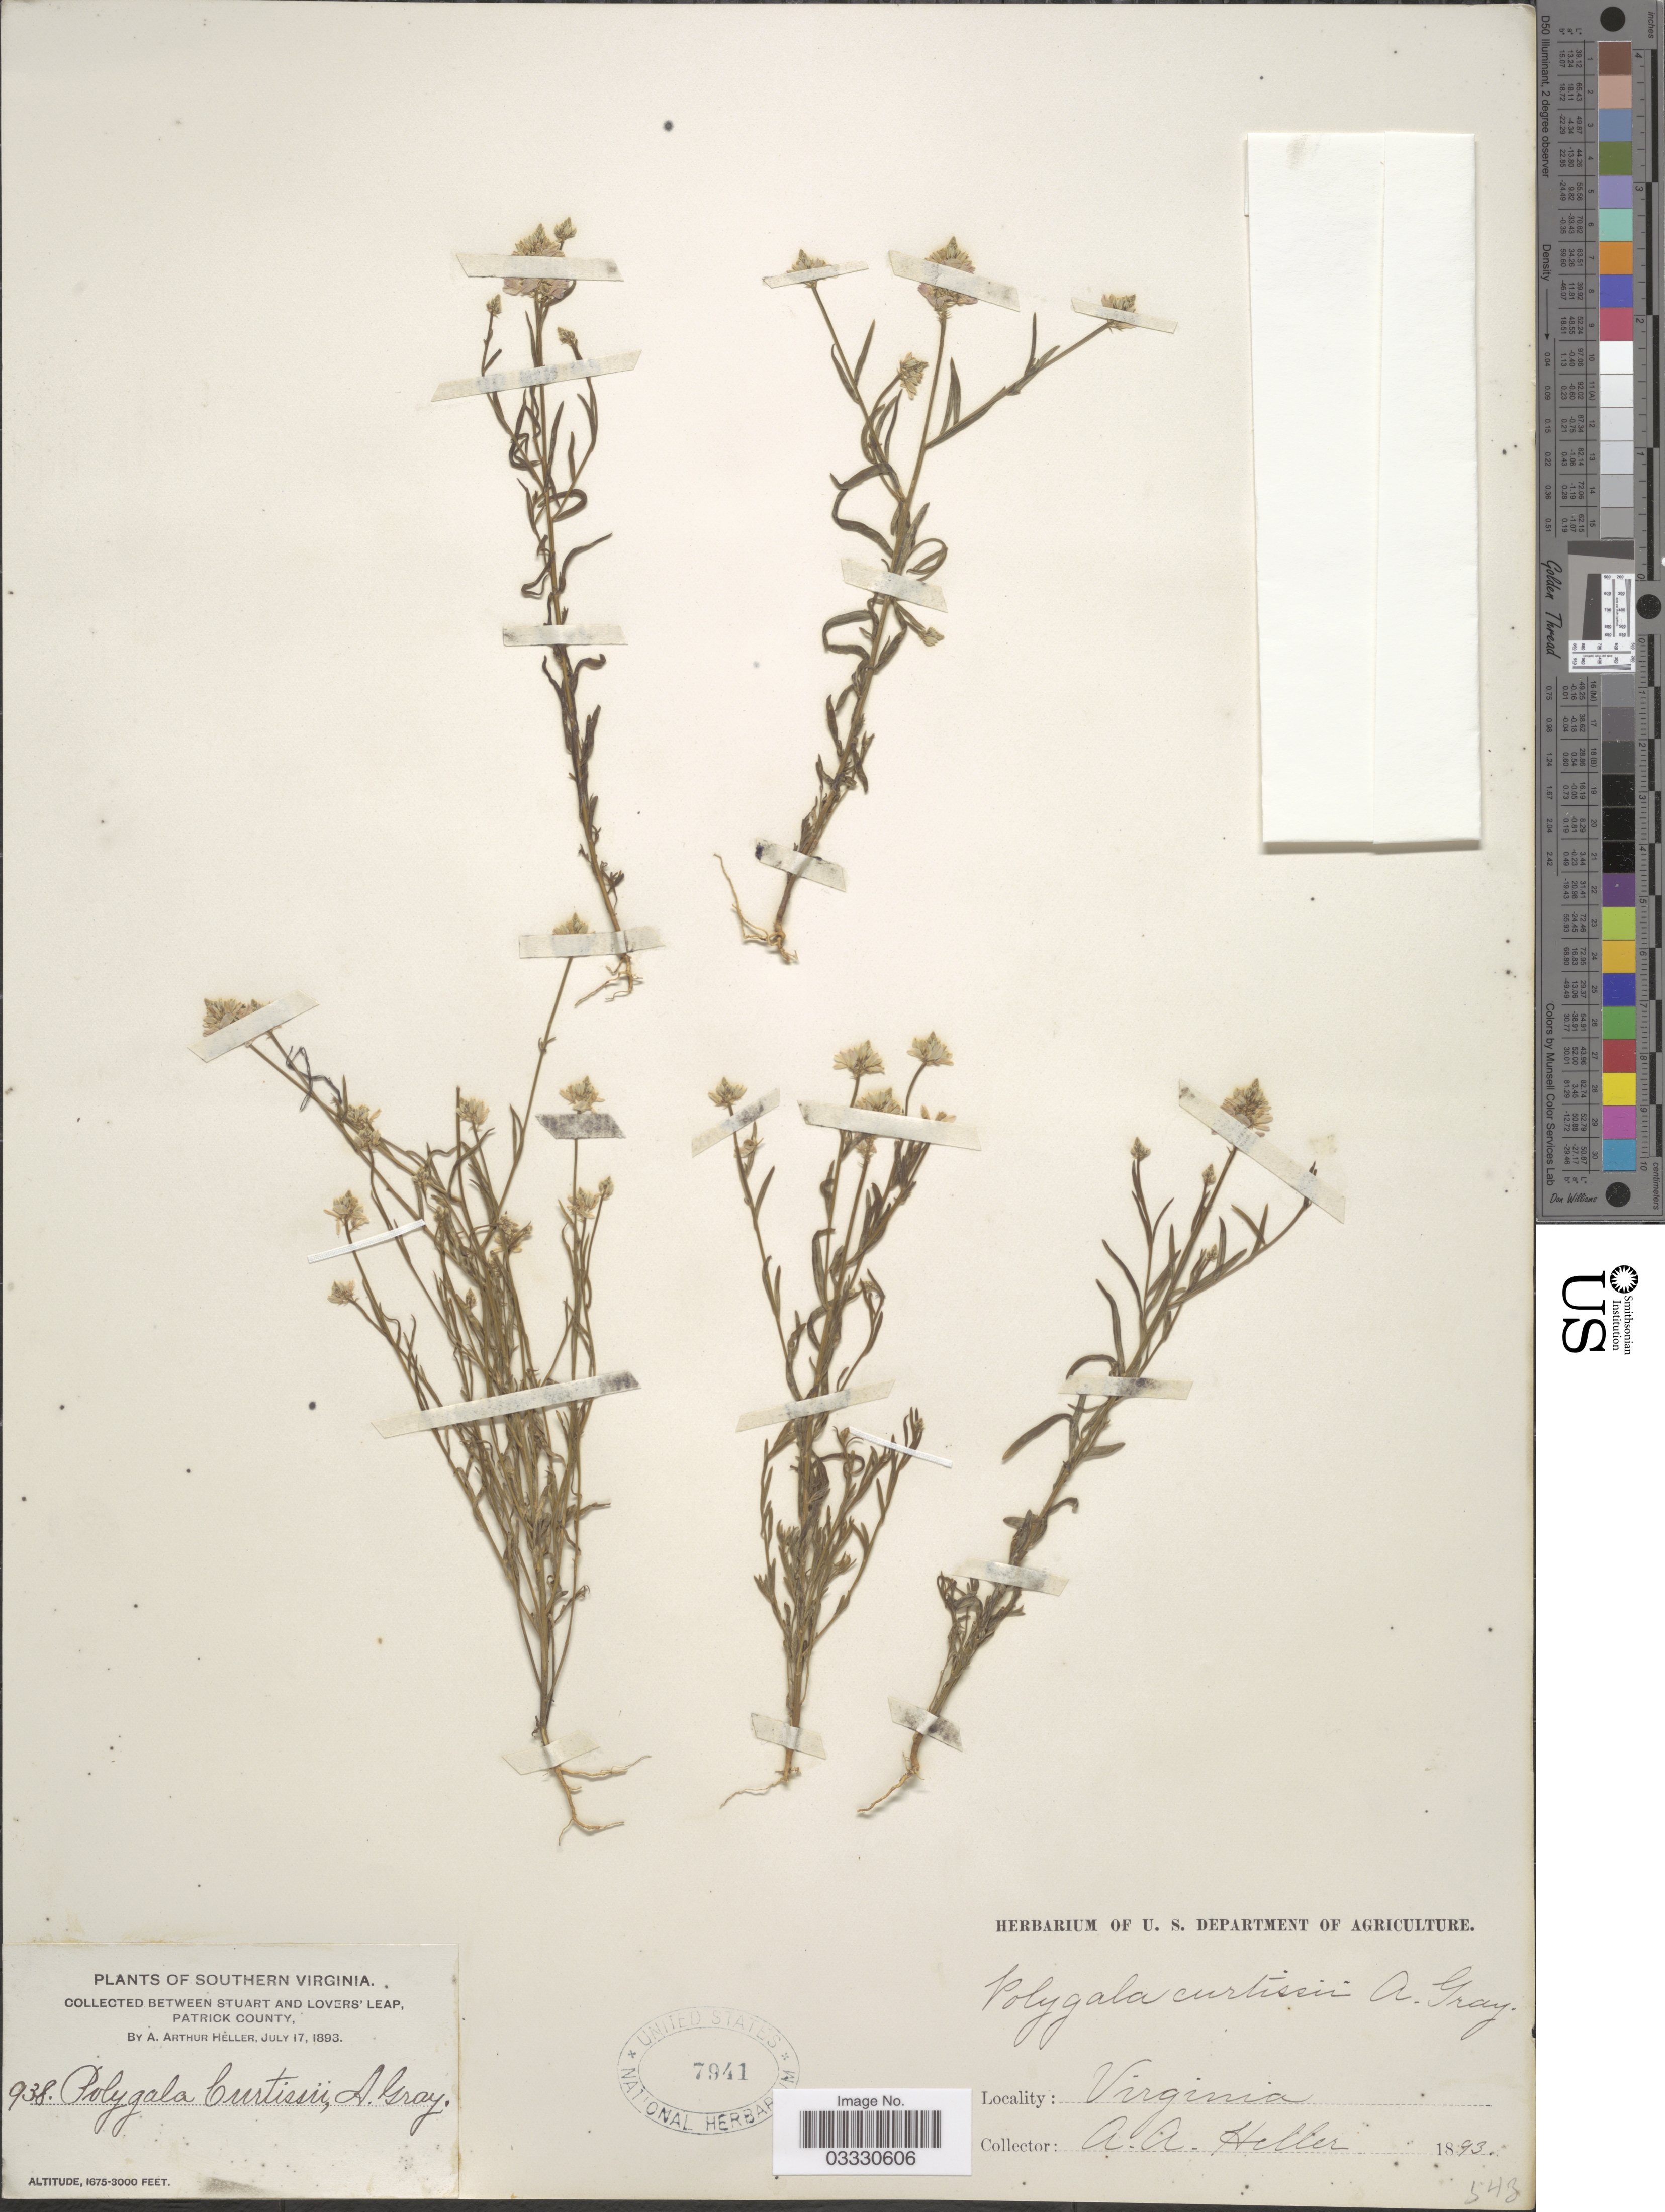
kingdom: Plantae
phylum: Tracheophyta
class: Magnoliopsida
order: Fabales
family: Polygalaceae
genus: Polygala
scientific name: Polygala curtissii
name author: A. Gray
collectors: A. A. Heller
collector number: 938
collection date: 1893-07-17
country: United States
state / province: Virginia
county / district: Patrick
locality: Southern Virginia. Between Stuart and Lovers' Leap, Patrick County.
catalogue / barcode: US 7941